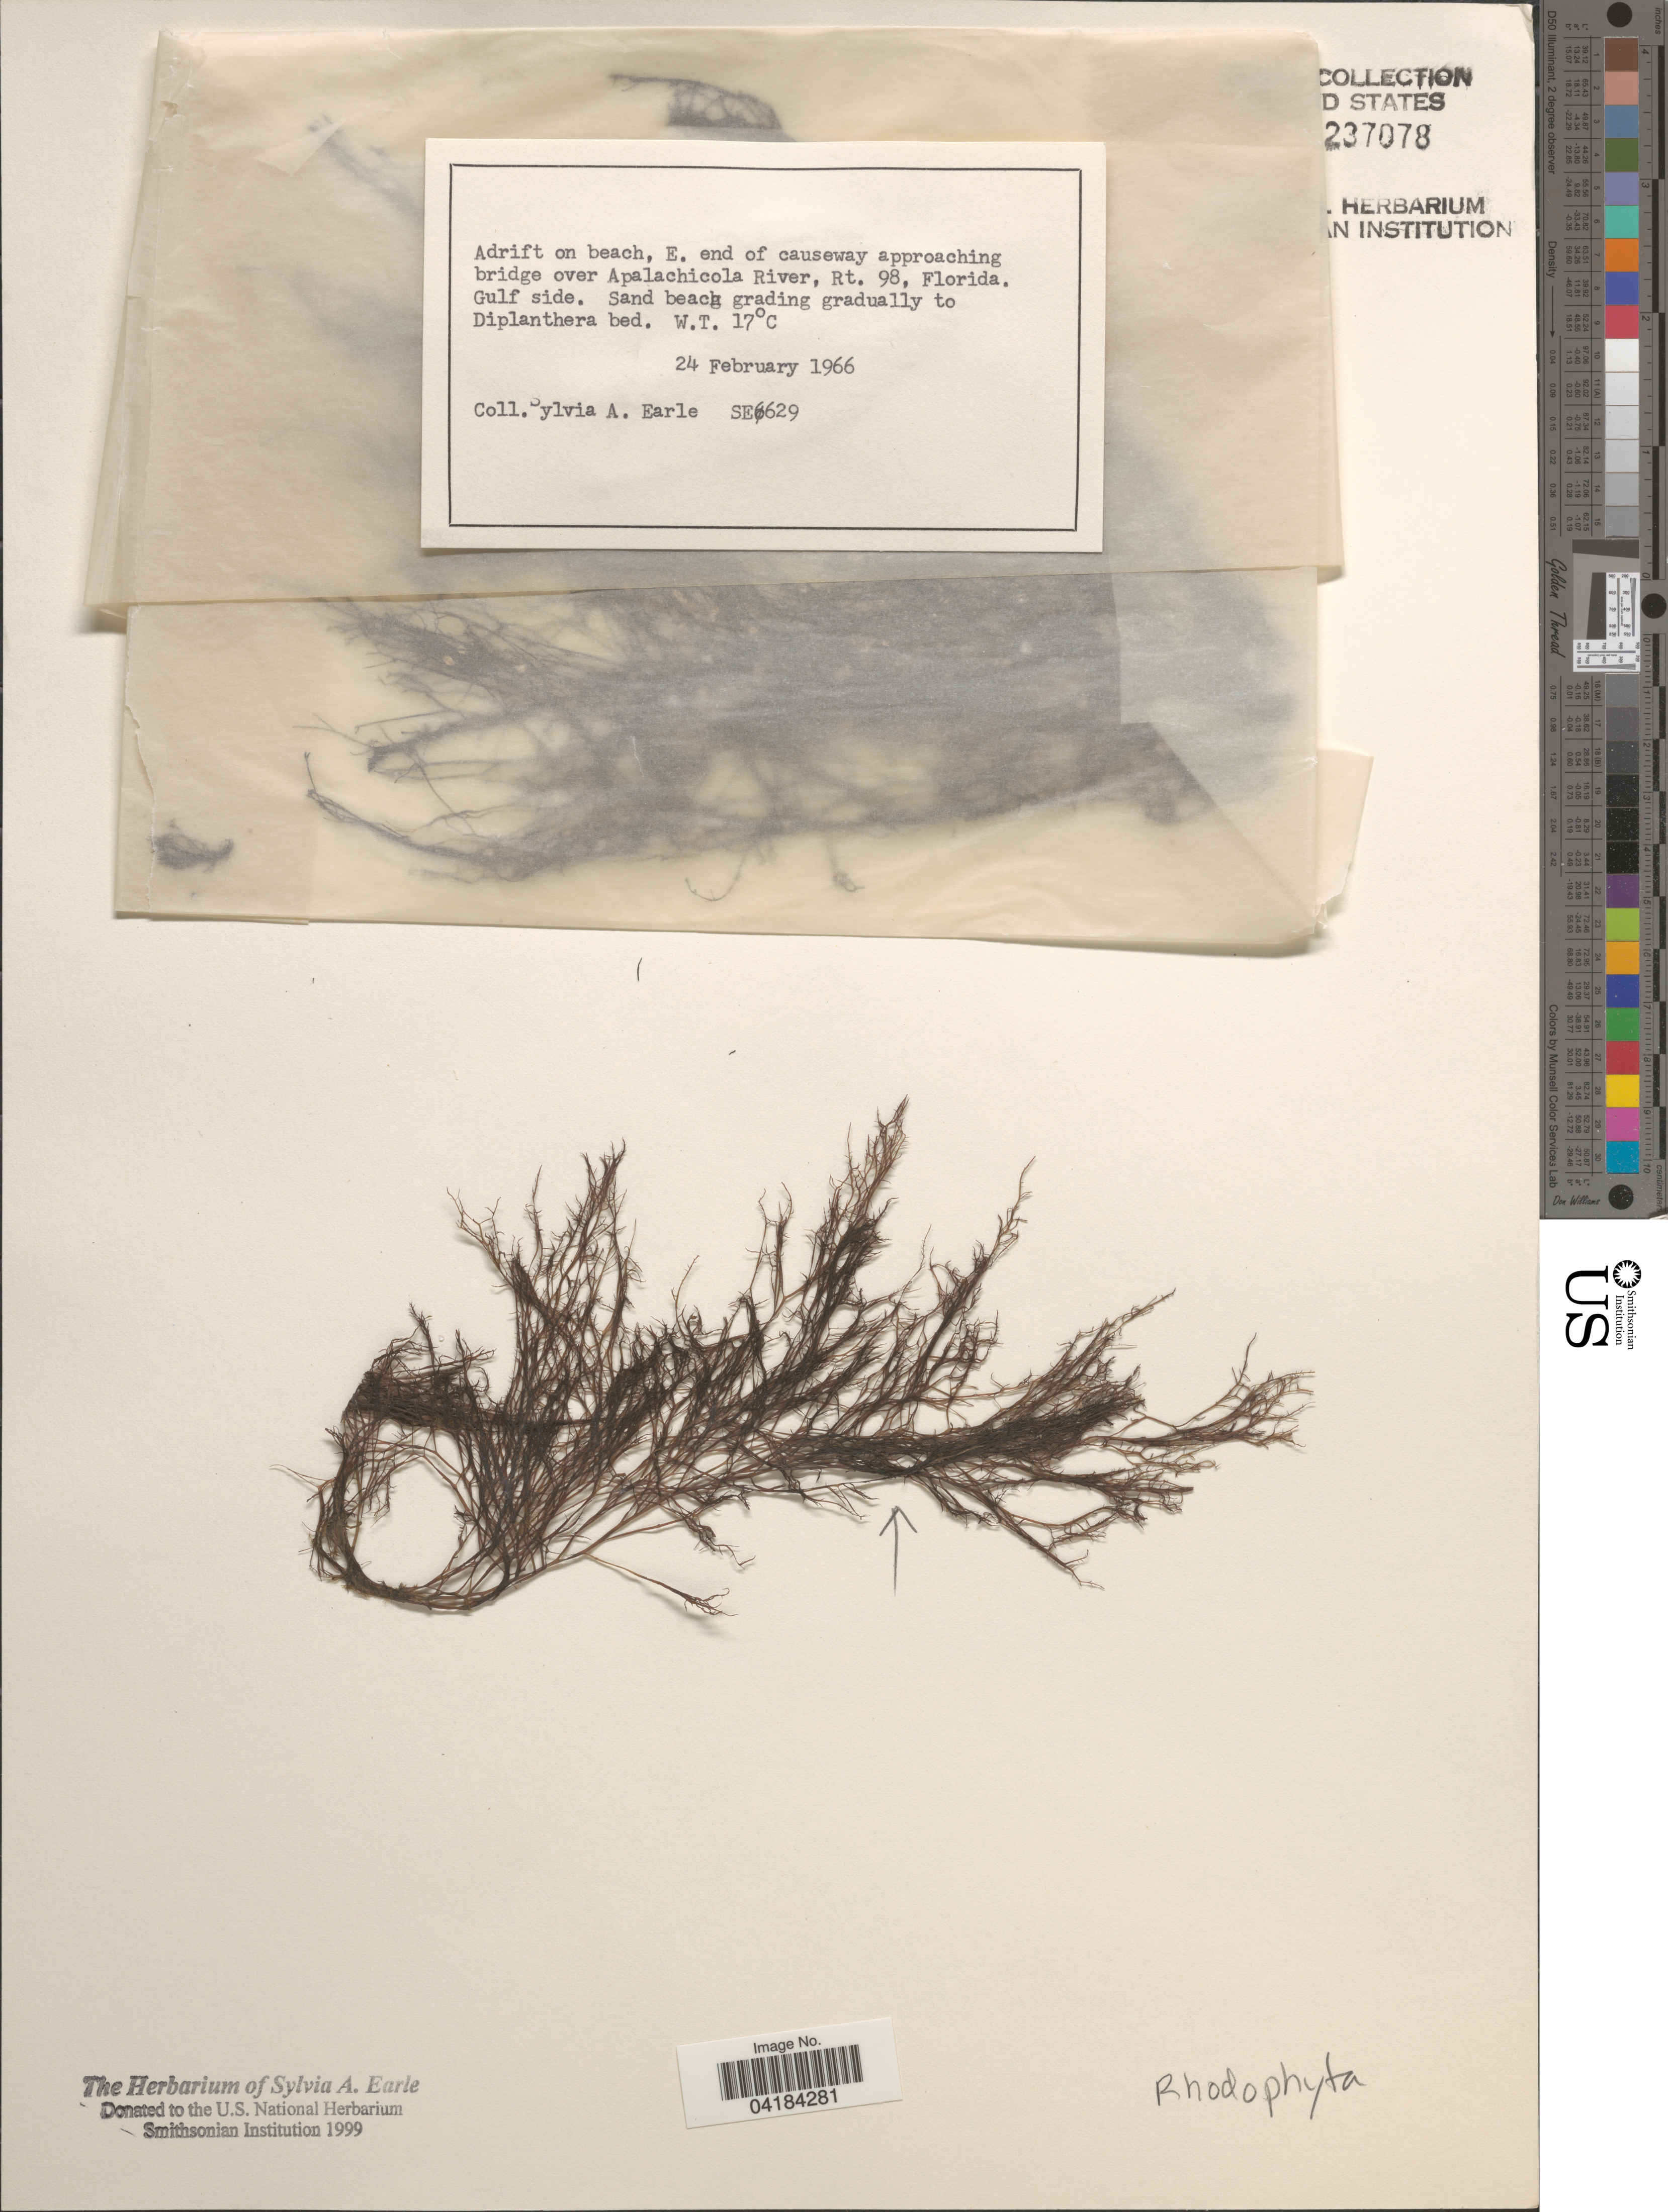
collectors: S. A. Earle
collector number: SE6629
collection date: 1966-02-24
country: United States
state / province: Florida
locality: Adrift on beach, E. end of causeway approaching bridge over Apalachicola River, Rt. 98. Gulf side.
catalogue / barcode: US 237078